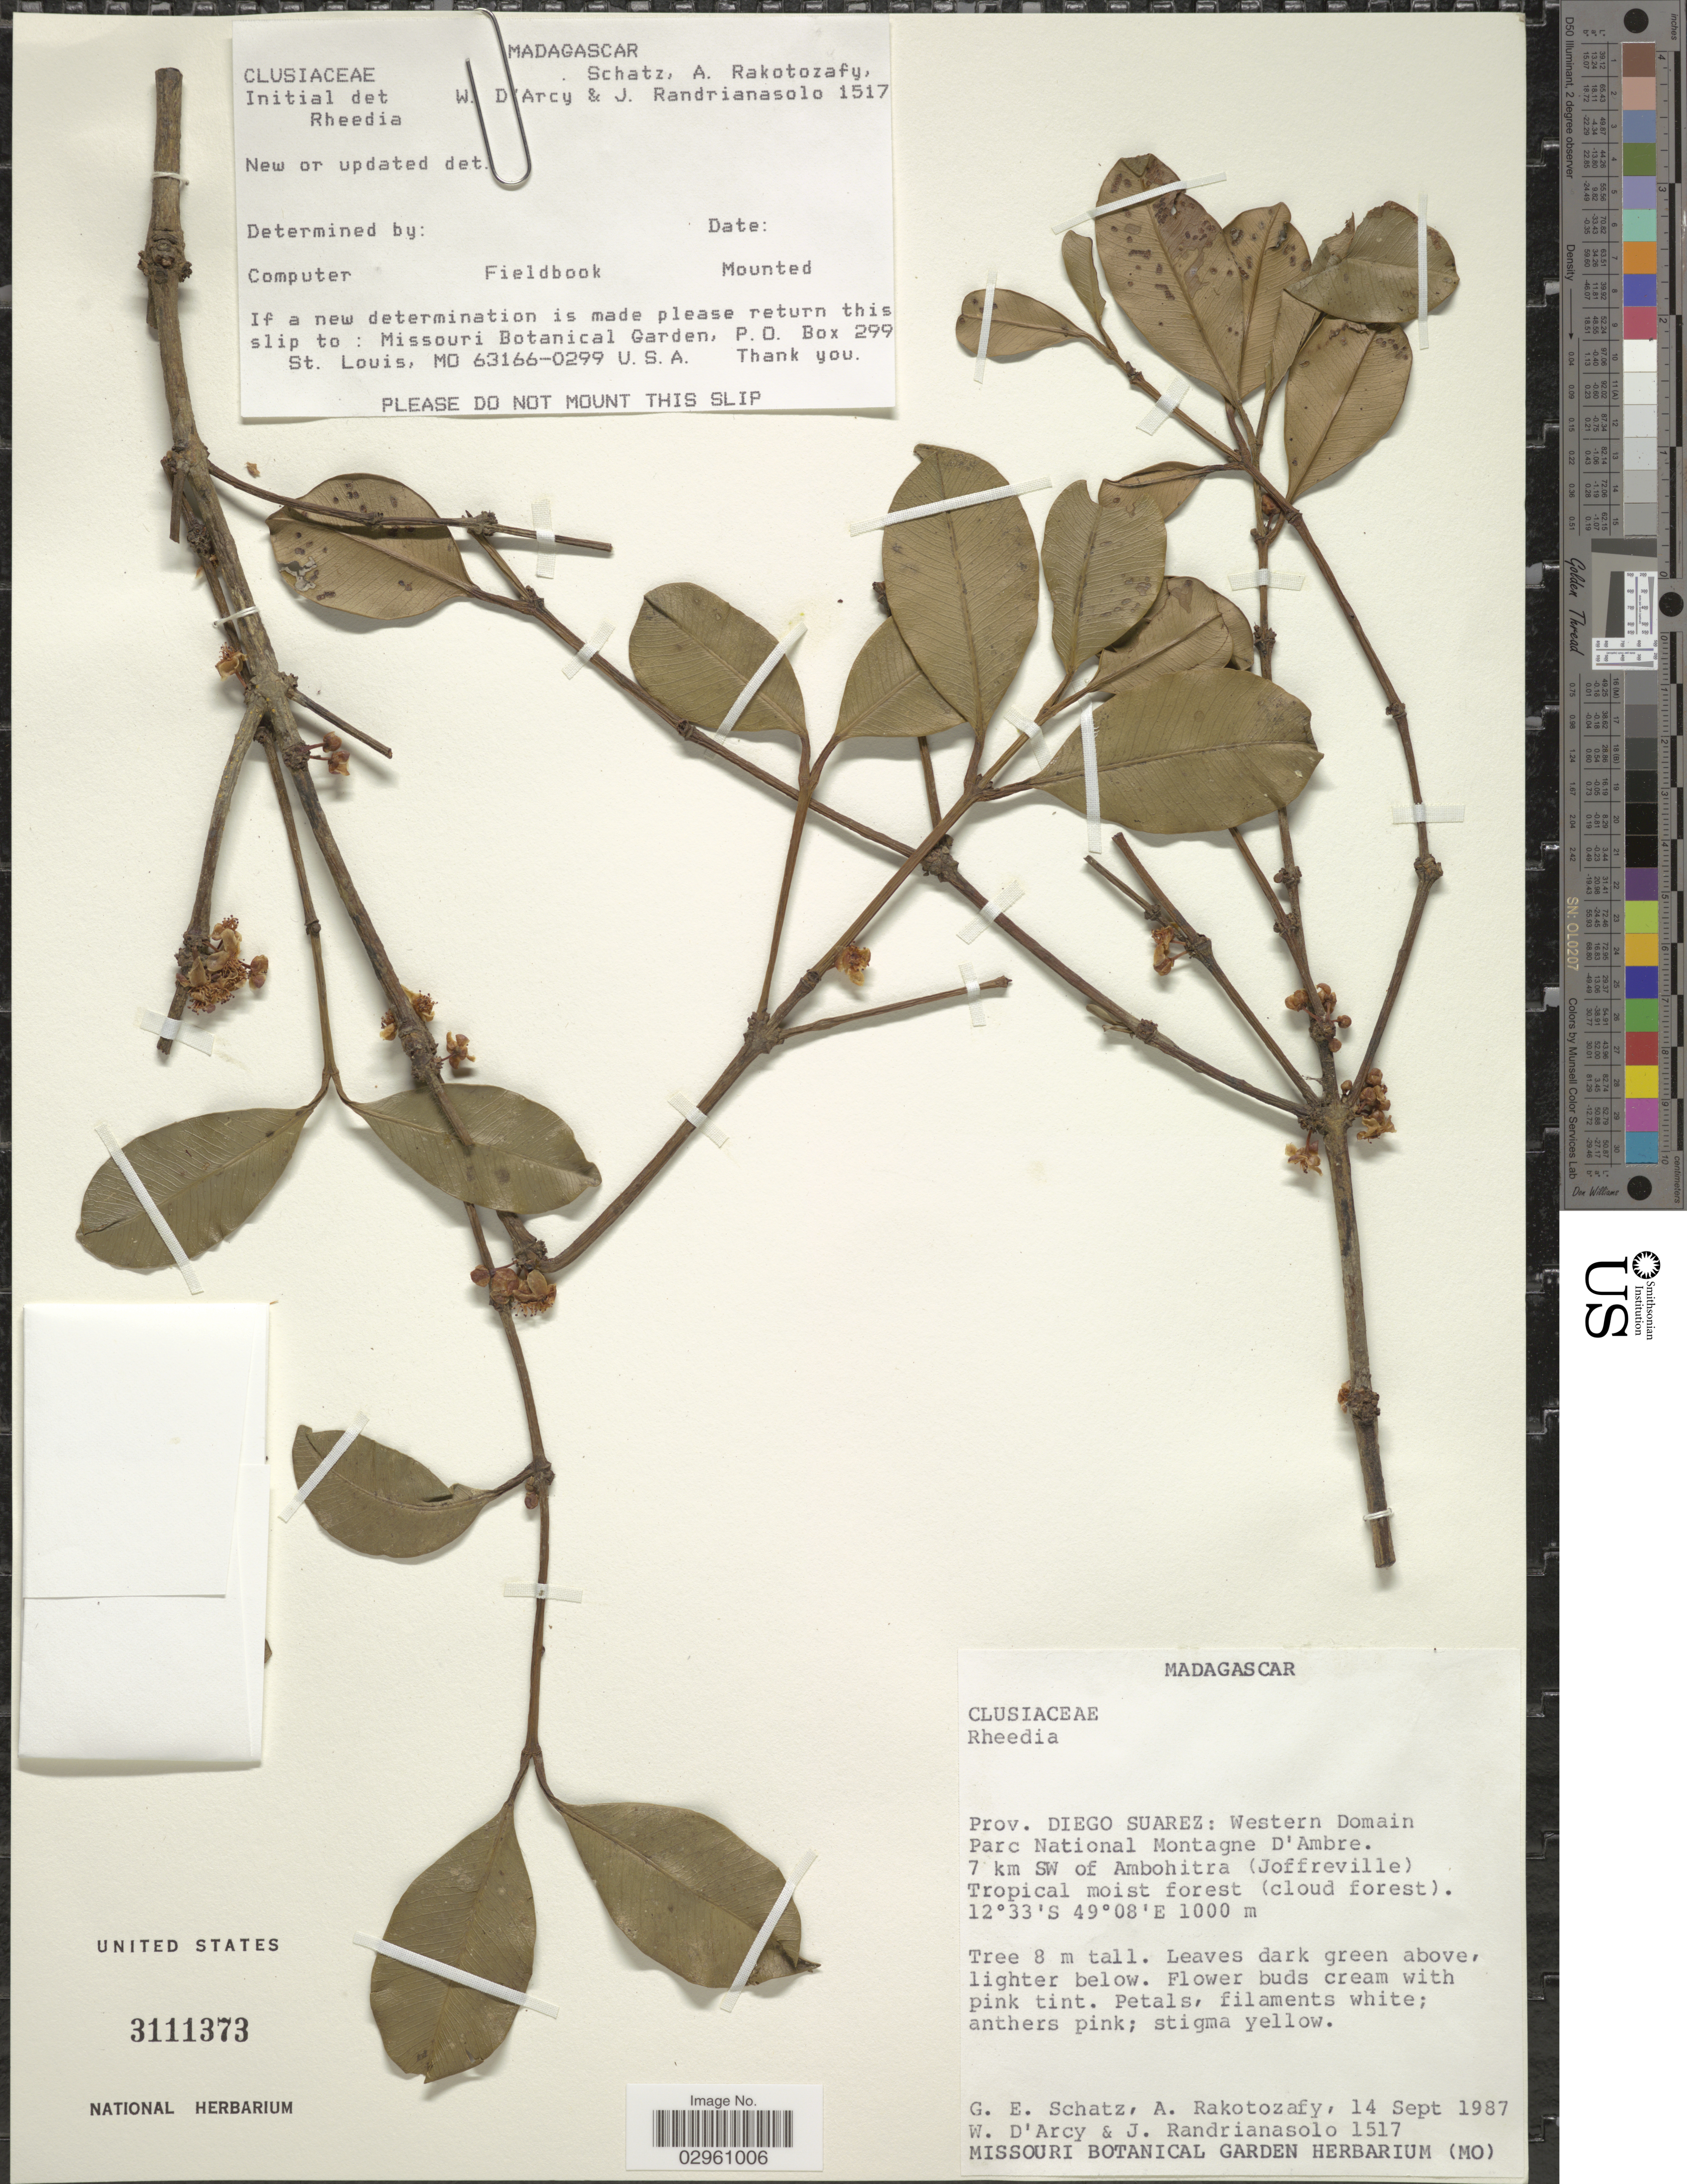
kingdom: Plantae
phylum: Tracheophyta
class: Magnoliopsida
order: Malpighiales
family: Clusiaceae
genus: Garcinia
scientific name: Garcinia sp.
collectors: G. Schatz, A. Rakotozafy, W. G. D'Arcy & J. Randrianasolo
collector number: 1517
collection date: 1987-09-14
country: Madagascar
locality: Prov. Diego Suarez: Western Domain Parc National Montagne D'Ambre. 7 km SW of Ambohitra (Joffreville).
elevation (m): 1000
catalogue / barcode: US 3111373